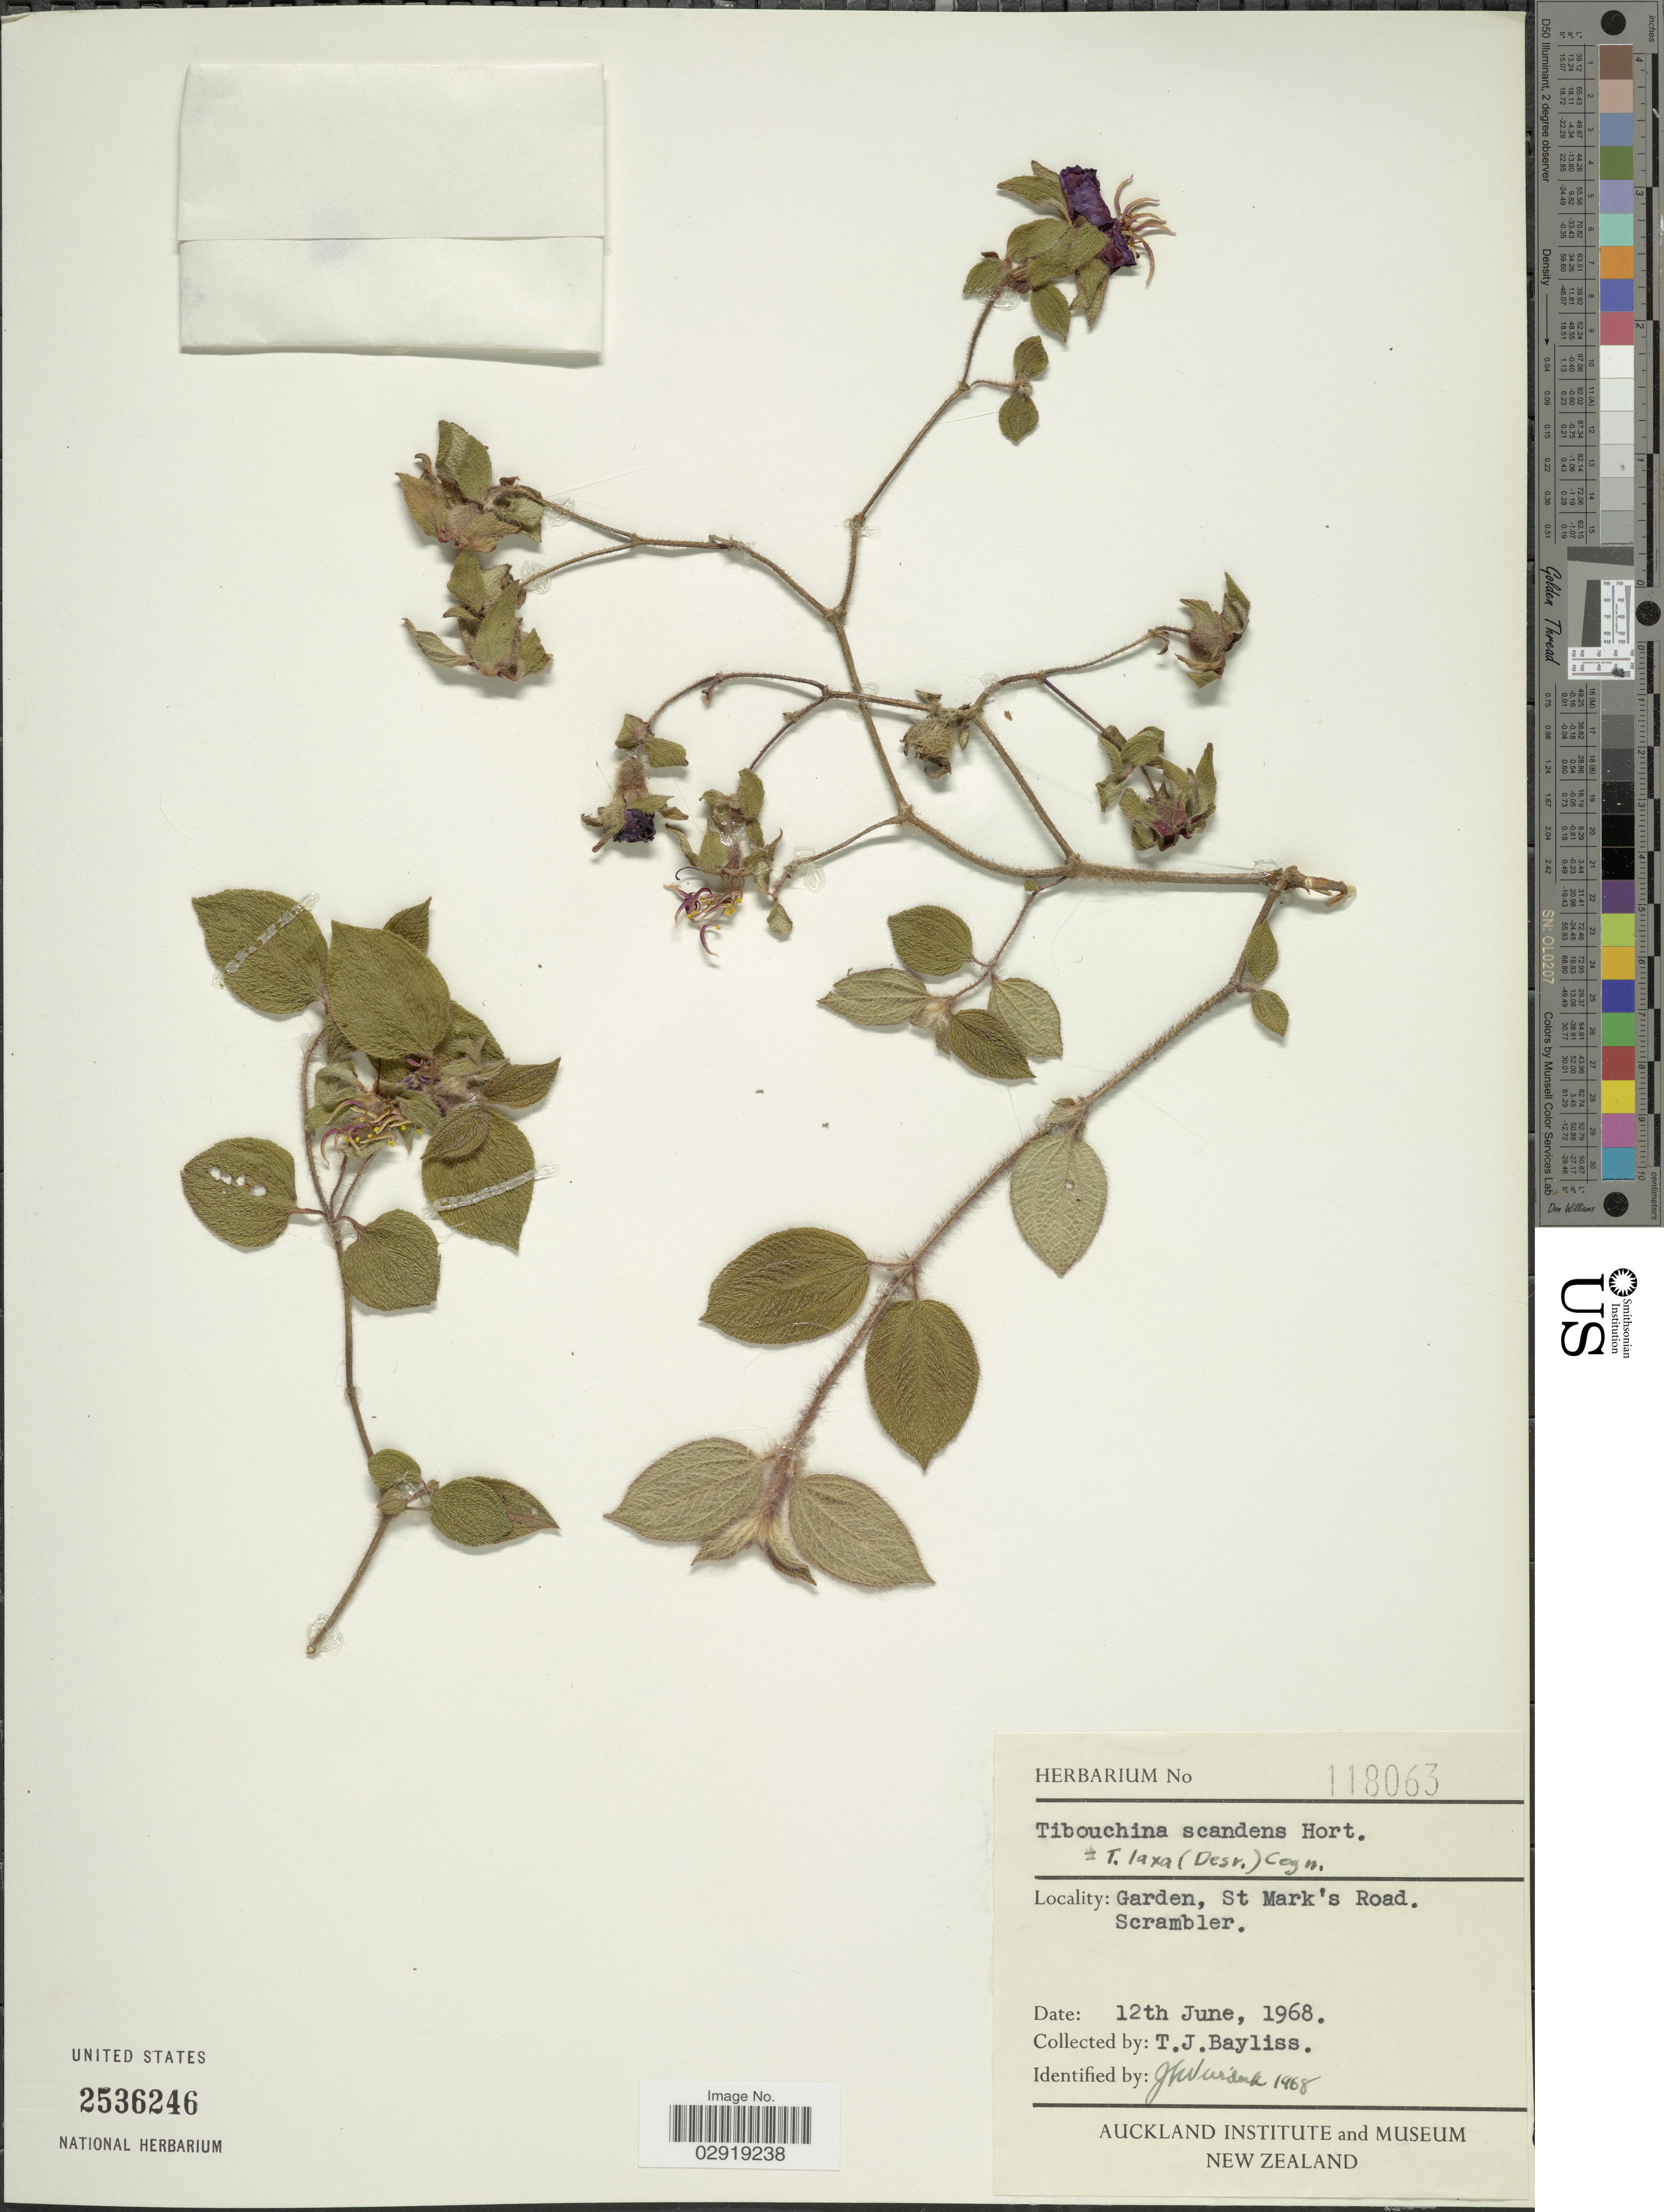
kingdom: Plantae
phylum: Tracheophyta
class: Magnoliopsida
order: Myrtales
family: Melastomataceae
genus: Chaetogastra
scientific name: Chaetogastra laxa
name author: (Desr.) P.J.F. Guim. & Michelang.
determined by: Wagner, W. L., (BOT), Smithsonian Institution - National Museum of Natural History (UNITED STATES)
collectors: J. Bayliss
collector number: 118063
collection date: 1968-06-12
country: New Zealand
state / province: Auckland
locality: Garden, St Mark's Road, Scrambler.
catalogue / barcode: US 2536246